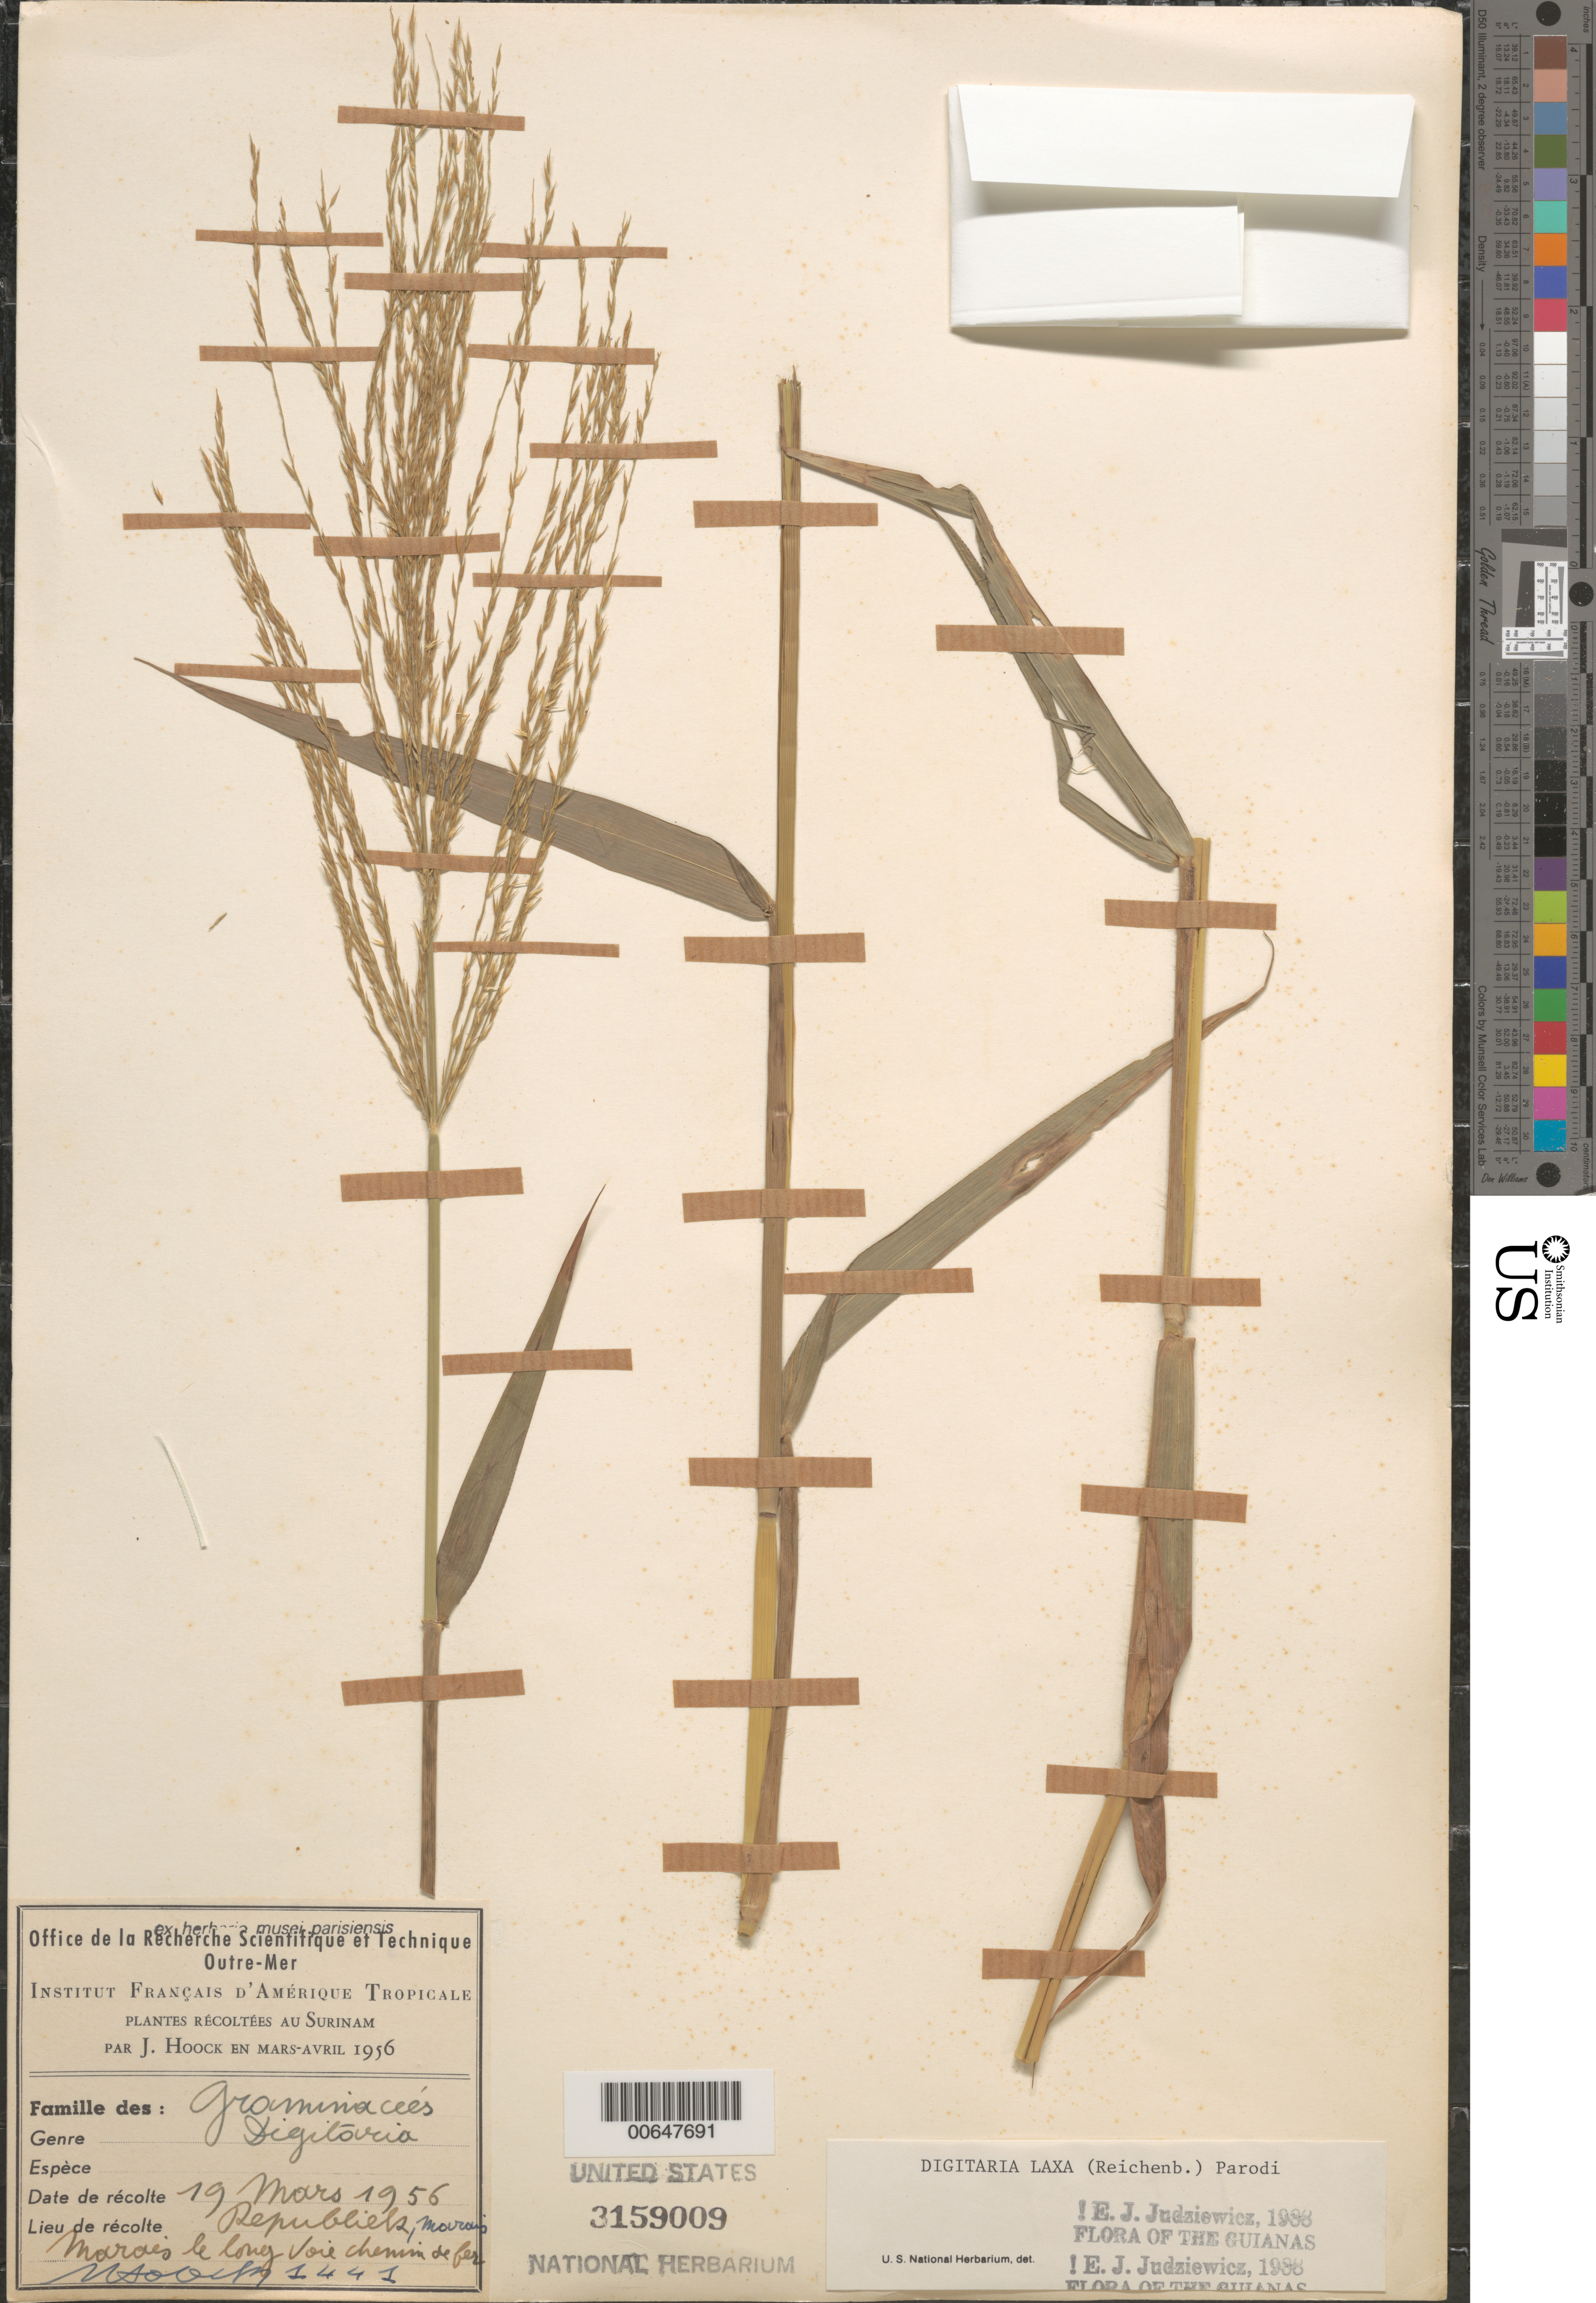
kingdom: Plantae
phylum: Tracheophyta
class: Liliopsida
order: Poales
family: Poaceae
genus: Digitaria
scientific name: Digitaria laxa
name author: (Rchb. ex A. Spreng.) Parodi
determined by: Judziewicz, E. J.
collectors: J. Hoock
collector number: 1441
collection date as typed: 19-Mar-56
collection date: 1956-03-19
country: Suriname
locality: Republiek, Voie Chemin de fer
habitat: Marais le long chemin de fer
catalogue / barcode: US 3159009